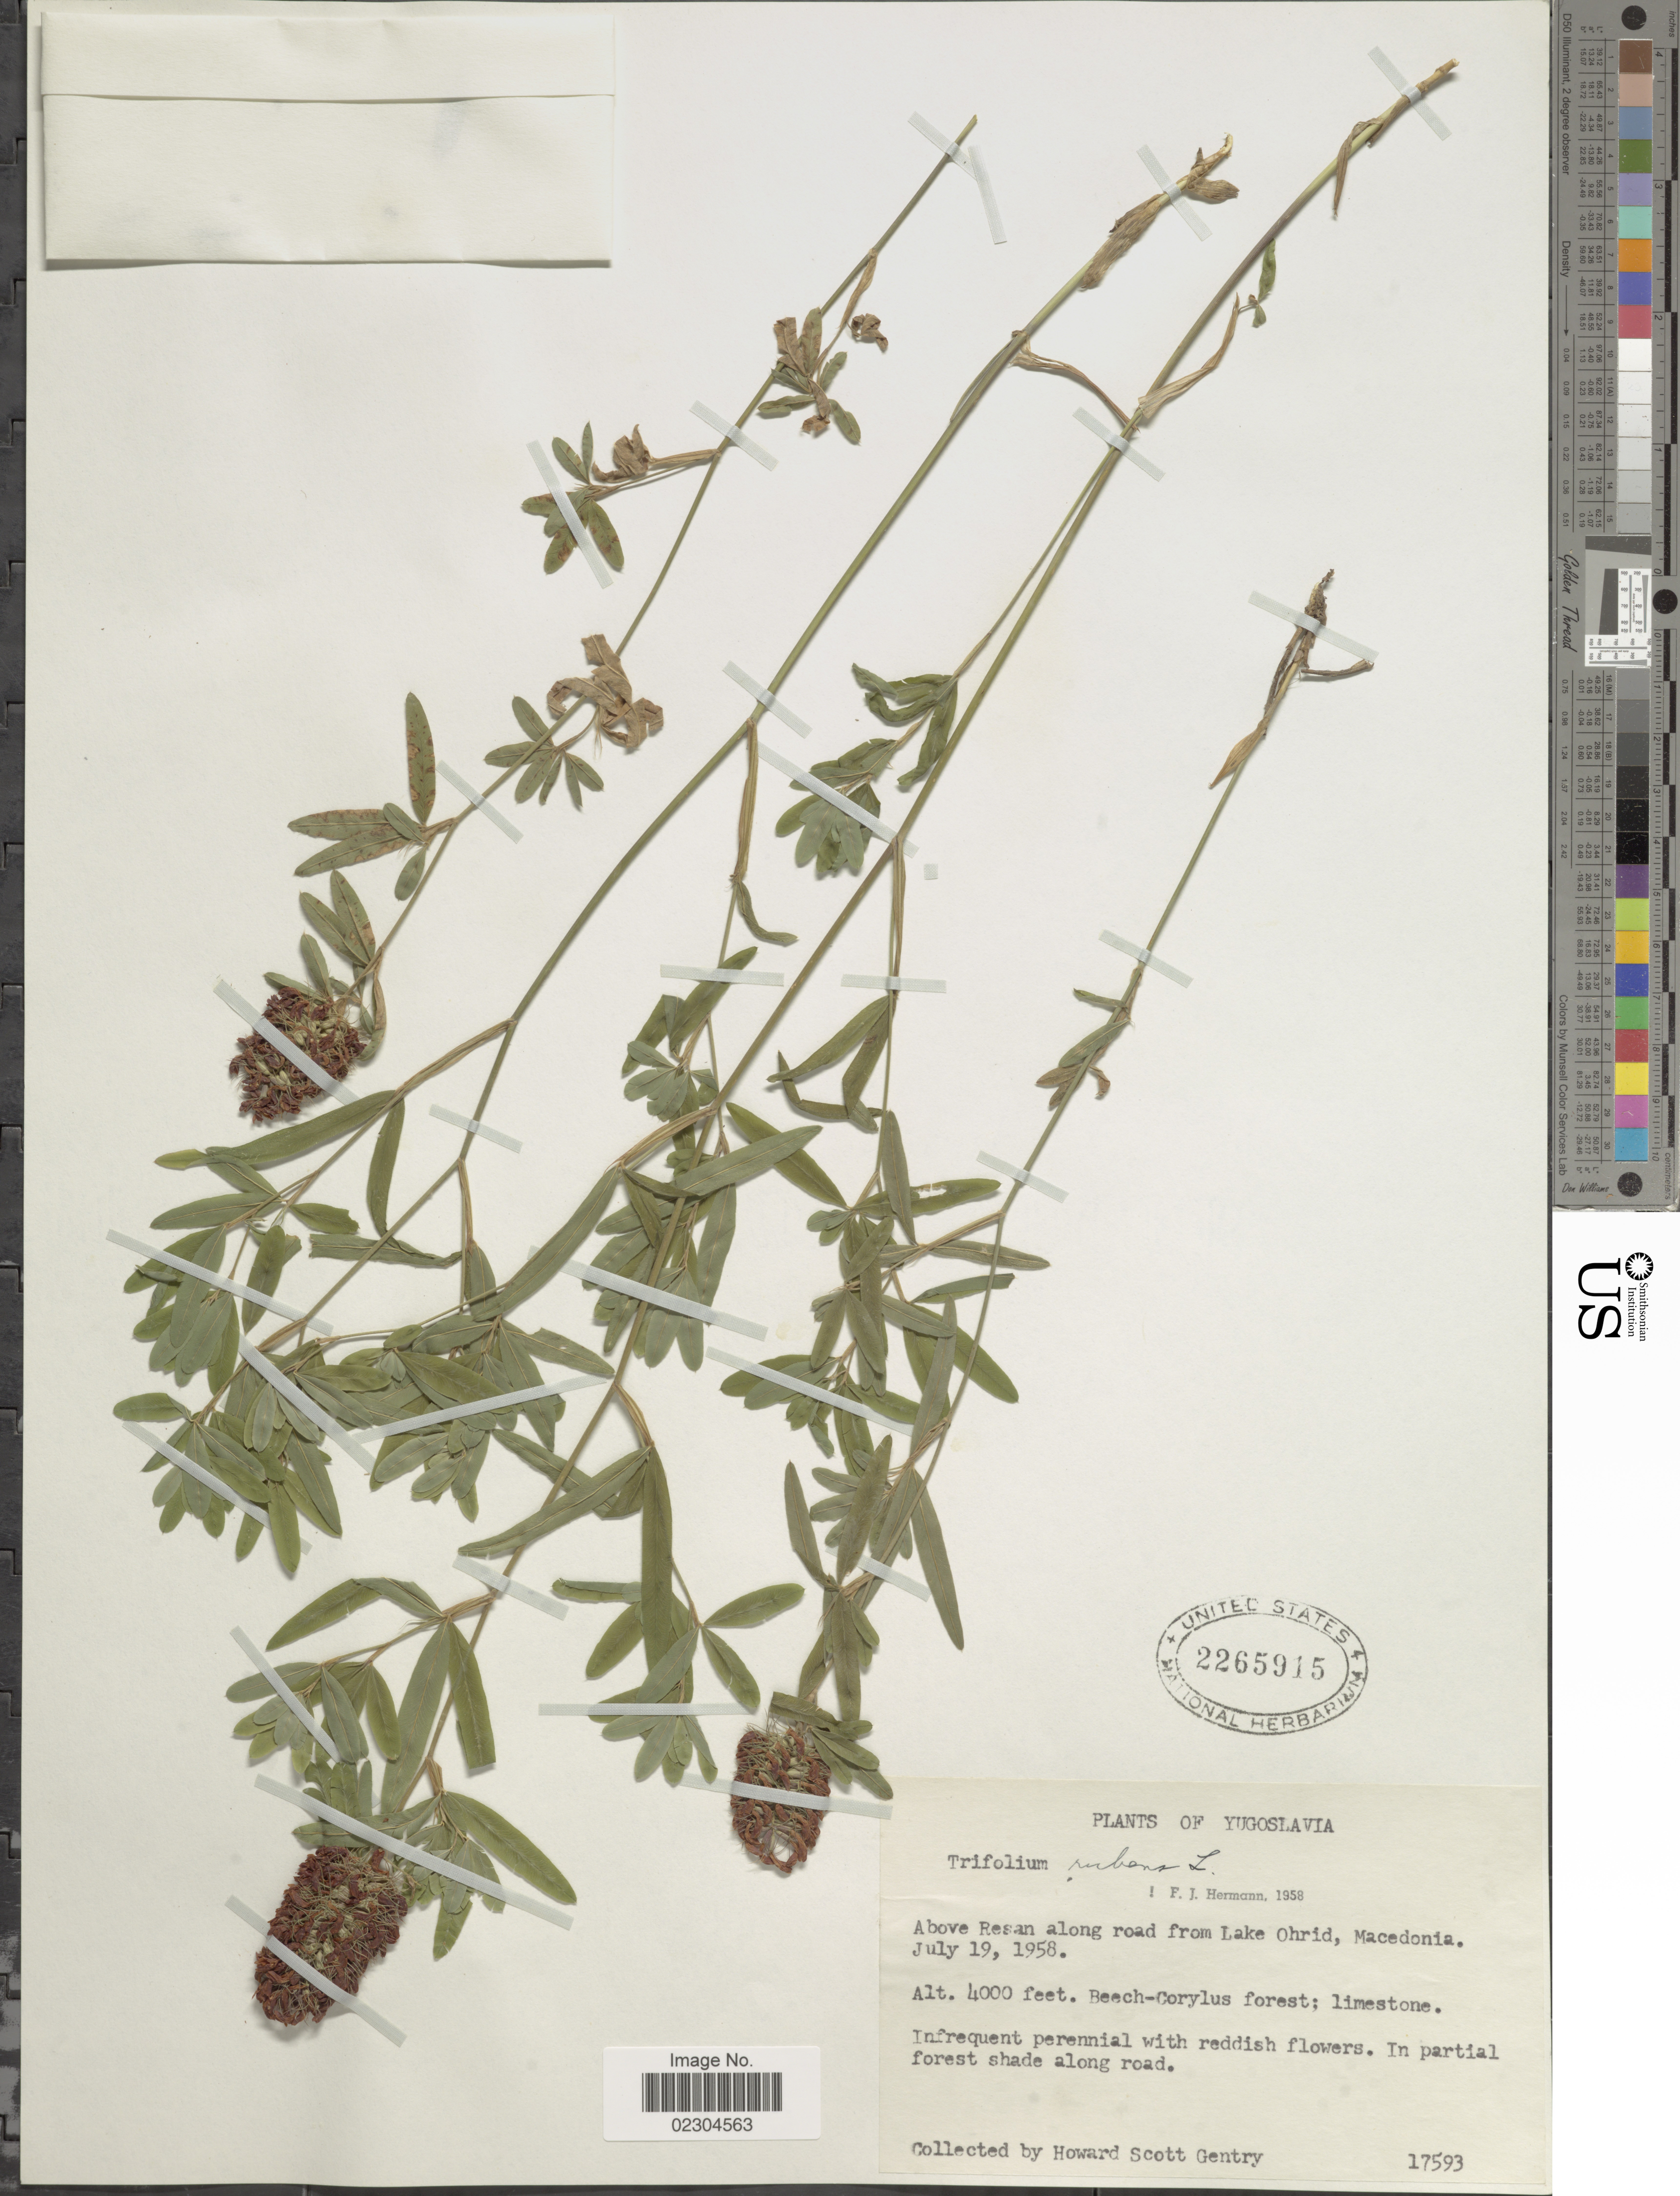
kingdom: Plantae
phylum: Tracheophyta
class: Magnoliopsida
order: Fabales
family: Fabaceae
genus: Trifolium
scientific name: Trifolium rubens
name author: L.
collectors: H. S. Gentry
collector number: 17593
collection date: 1958-07-19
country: North Macedonia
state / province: Debar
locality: Yugoslavia, Above Resan along road from Lake Ohrid, Macedonia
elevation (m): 1219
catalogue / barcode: US 2265915